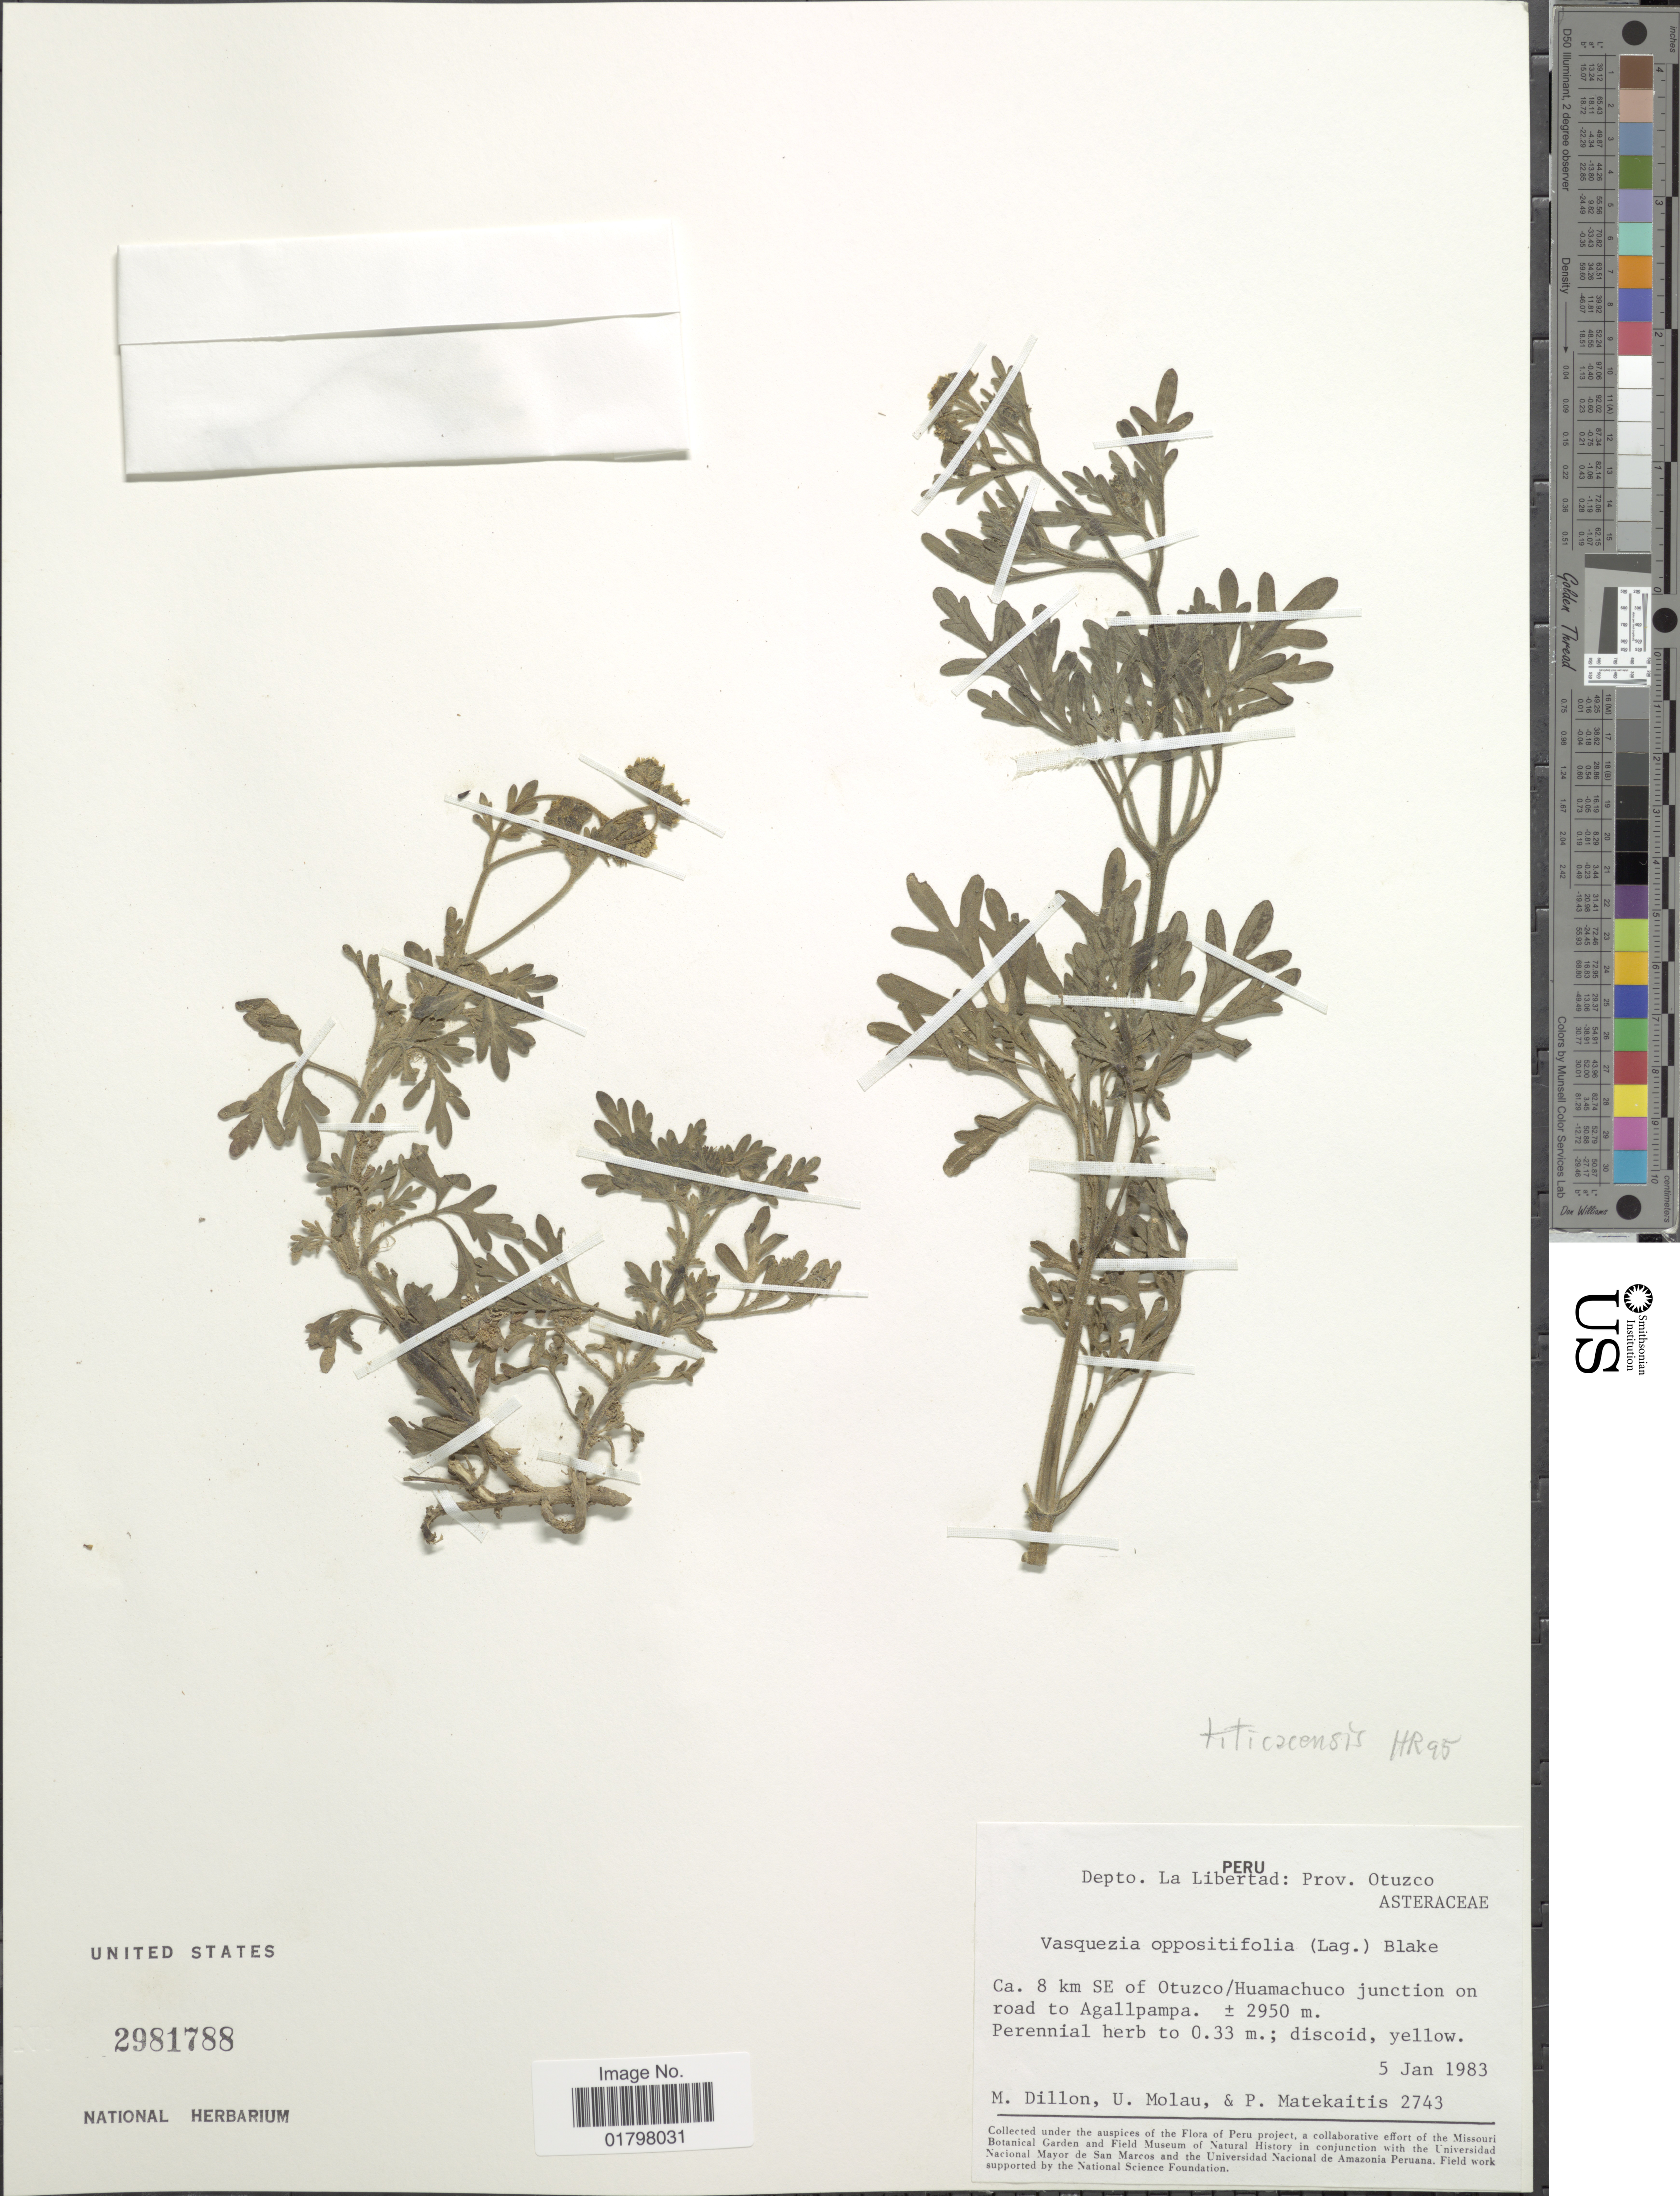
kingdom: Plantae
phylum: Tracheophyta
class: Magnoliopsida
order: Asterales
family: Asteraceae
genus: Vasquesia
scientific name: Vasquesia titicacensis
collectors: M. O. Dillon, U. Molau & P. Matekaitis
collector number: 2743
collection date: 1983-01-05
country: Peru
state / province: La Libertad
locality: Depto. La Libertad: Prov. Otuzco. Ca. 8 km SE of Otuzco/Huamachuco junction on road to Agallpampa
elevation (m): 2950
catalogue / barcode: US 2981788